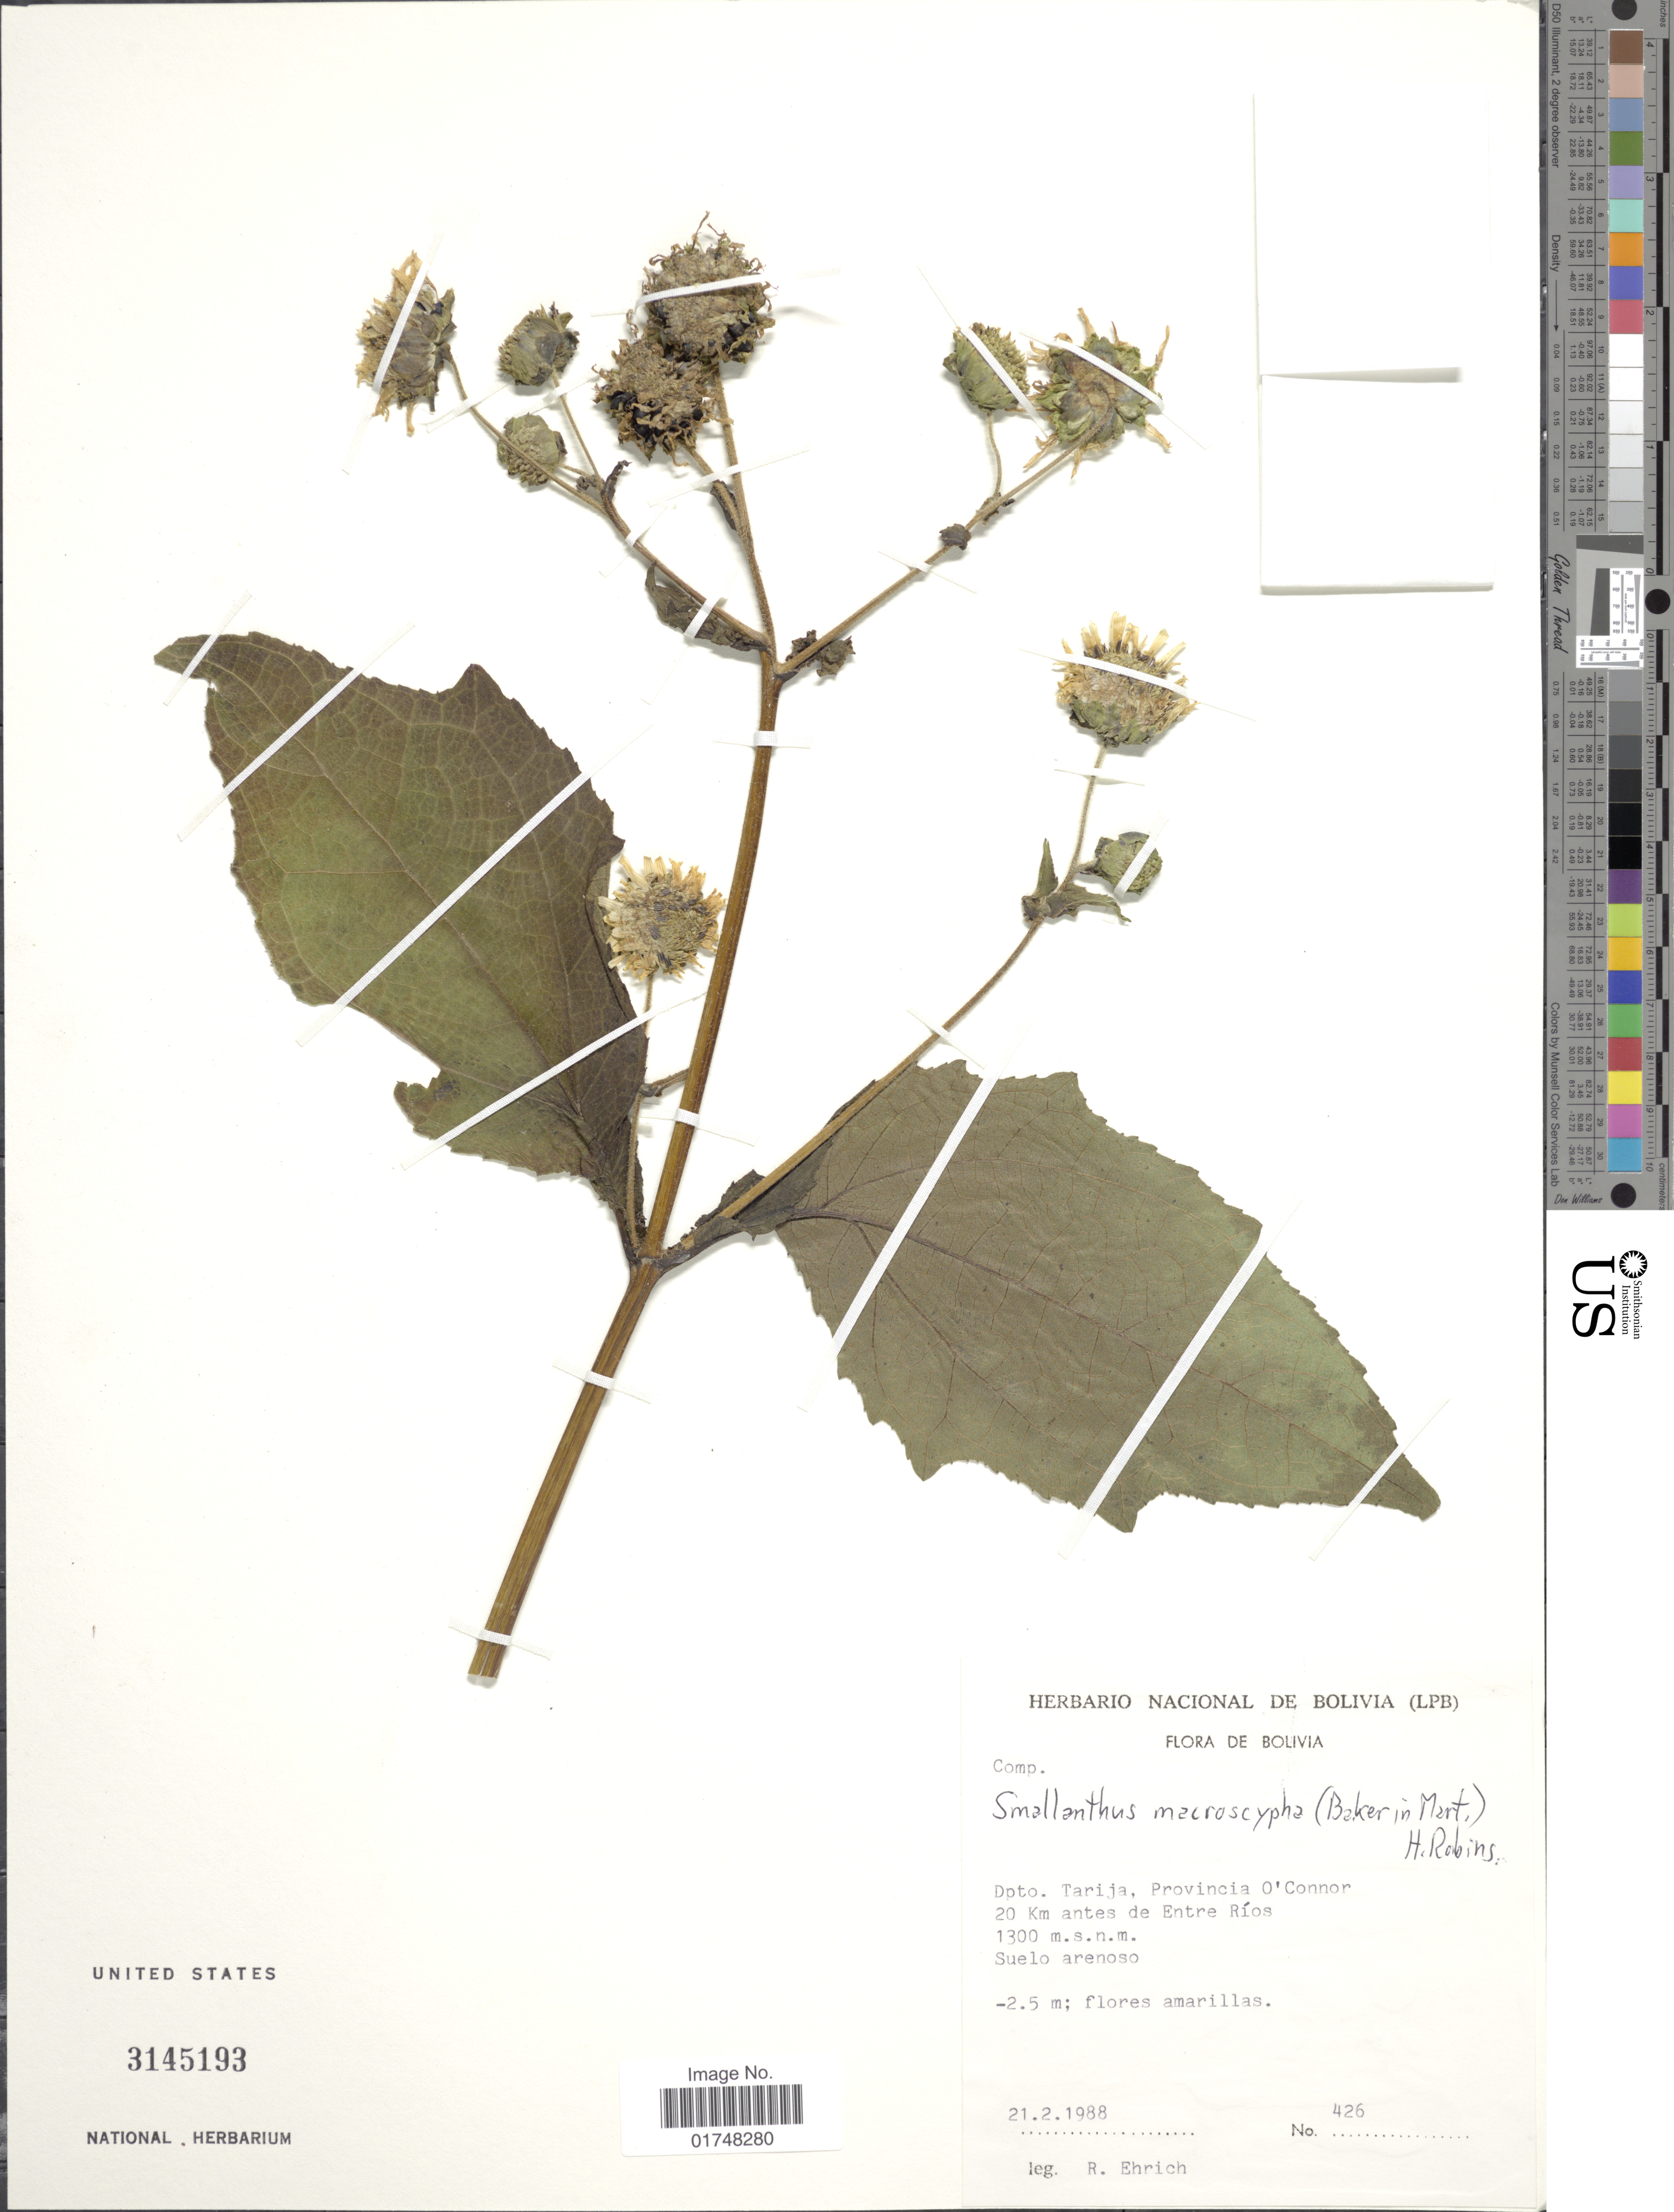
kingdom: Plantae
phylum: Tracheophyta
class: Magnoliopsida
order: Asterales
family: Asteraceae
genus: Smallanthus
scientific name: Smallanthus connatus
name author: (Spreng.) H. Rob.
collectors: R. Ehrich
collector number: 426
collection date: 1988-02-21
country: Bolivia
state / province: Tarija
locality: Provincia O'Connor, 20 km antes de Entre Rios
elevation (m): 1300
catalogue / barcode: US 3145193